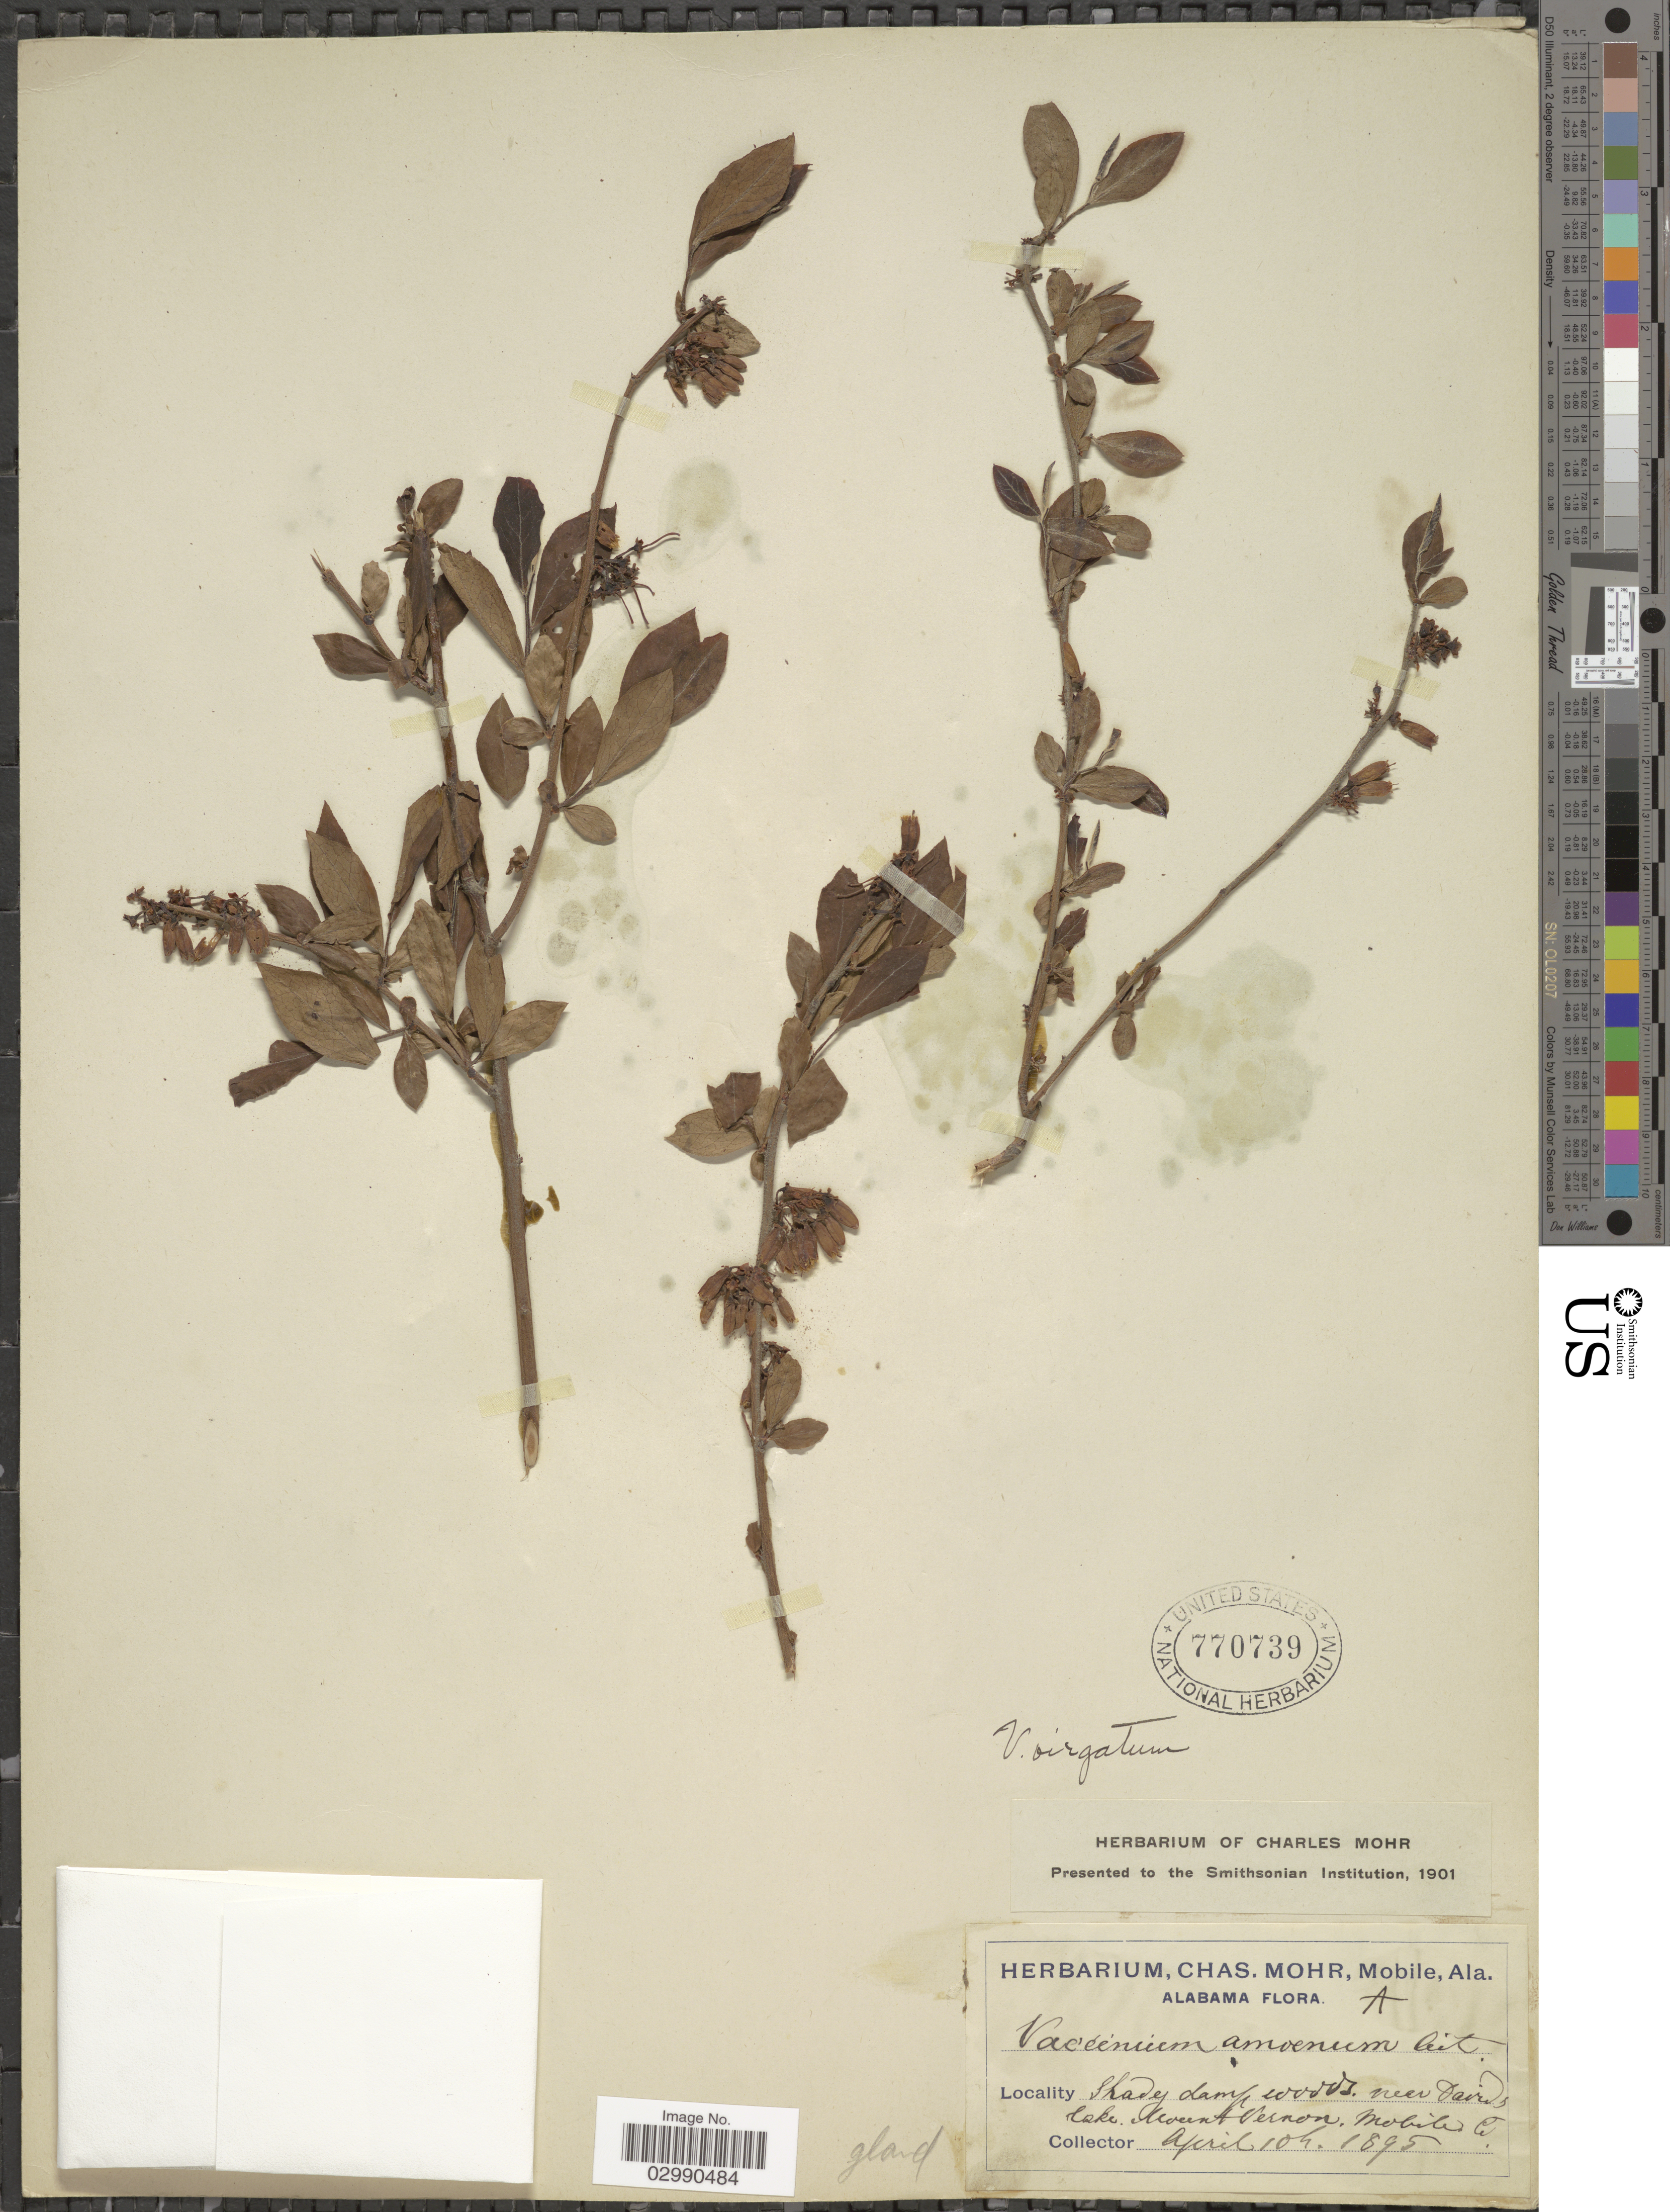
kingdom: Plantae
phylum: Tracheophyta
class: Magnoliopsida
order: Ericales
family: Ericaceae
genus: Vaccinium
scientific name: Vaccinium virgatum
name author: Aiton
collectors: Mohr, C. T. (herbarium)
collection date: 1895-04-10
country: United States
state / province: Alabama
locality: Near Davids lake. Mount Vernon. Mobile Co.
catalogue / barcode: US 770739